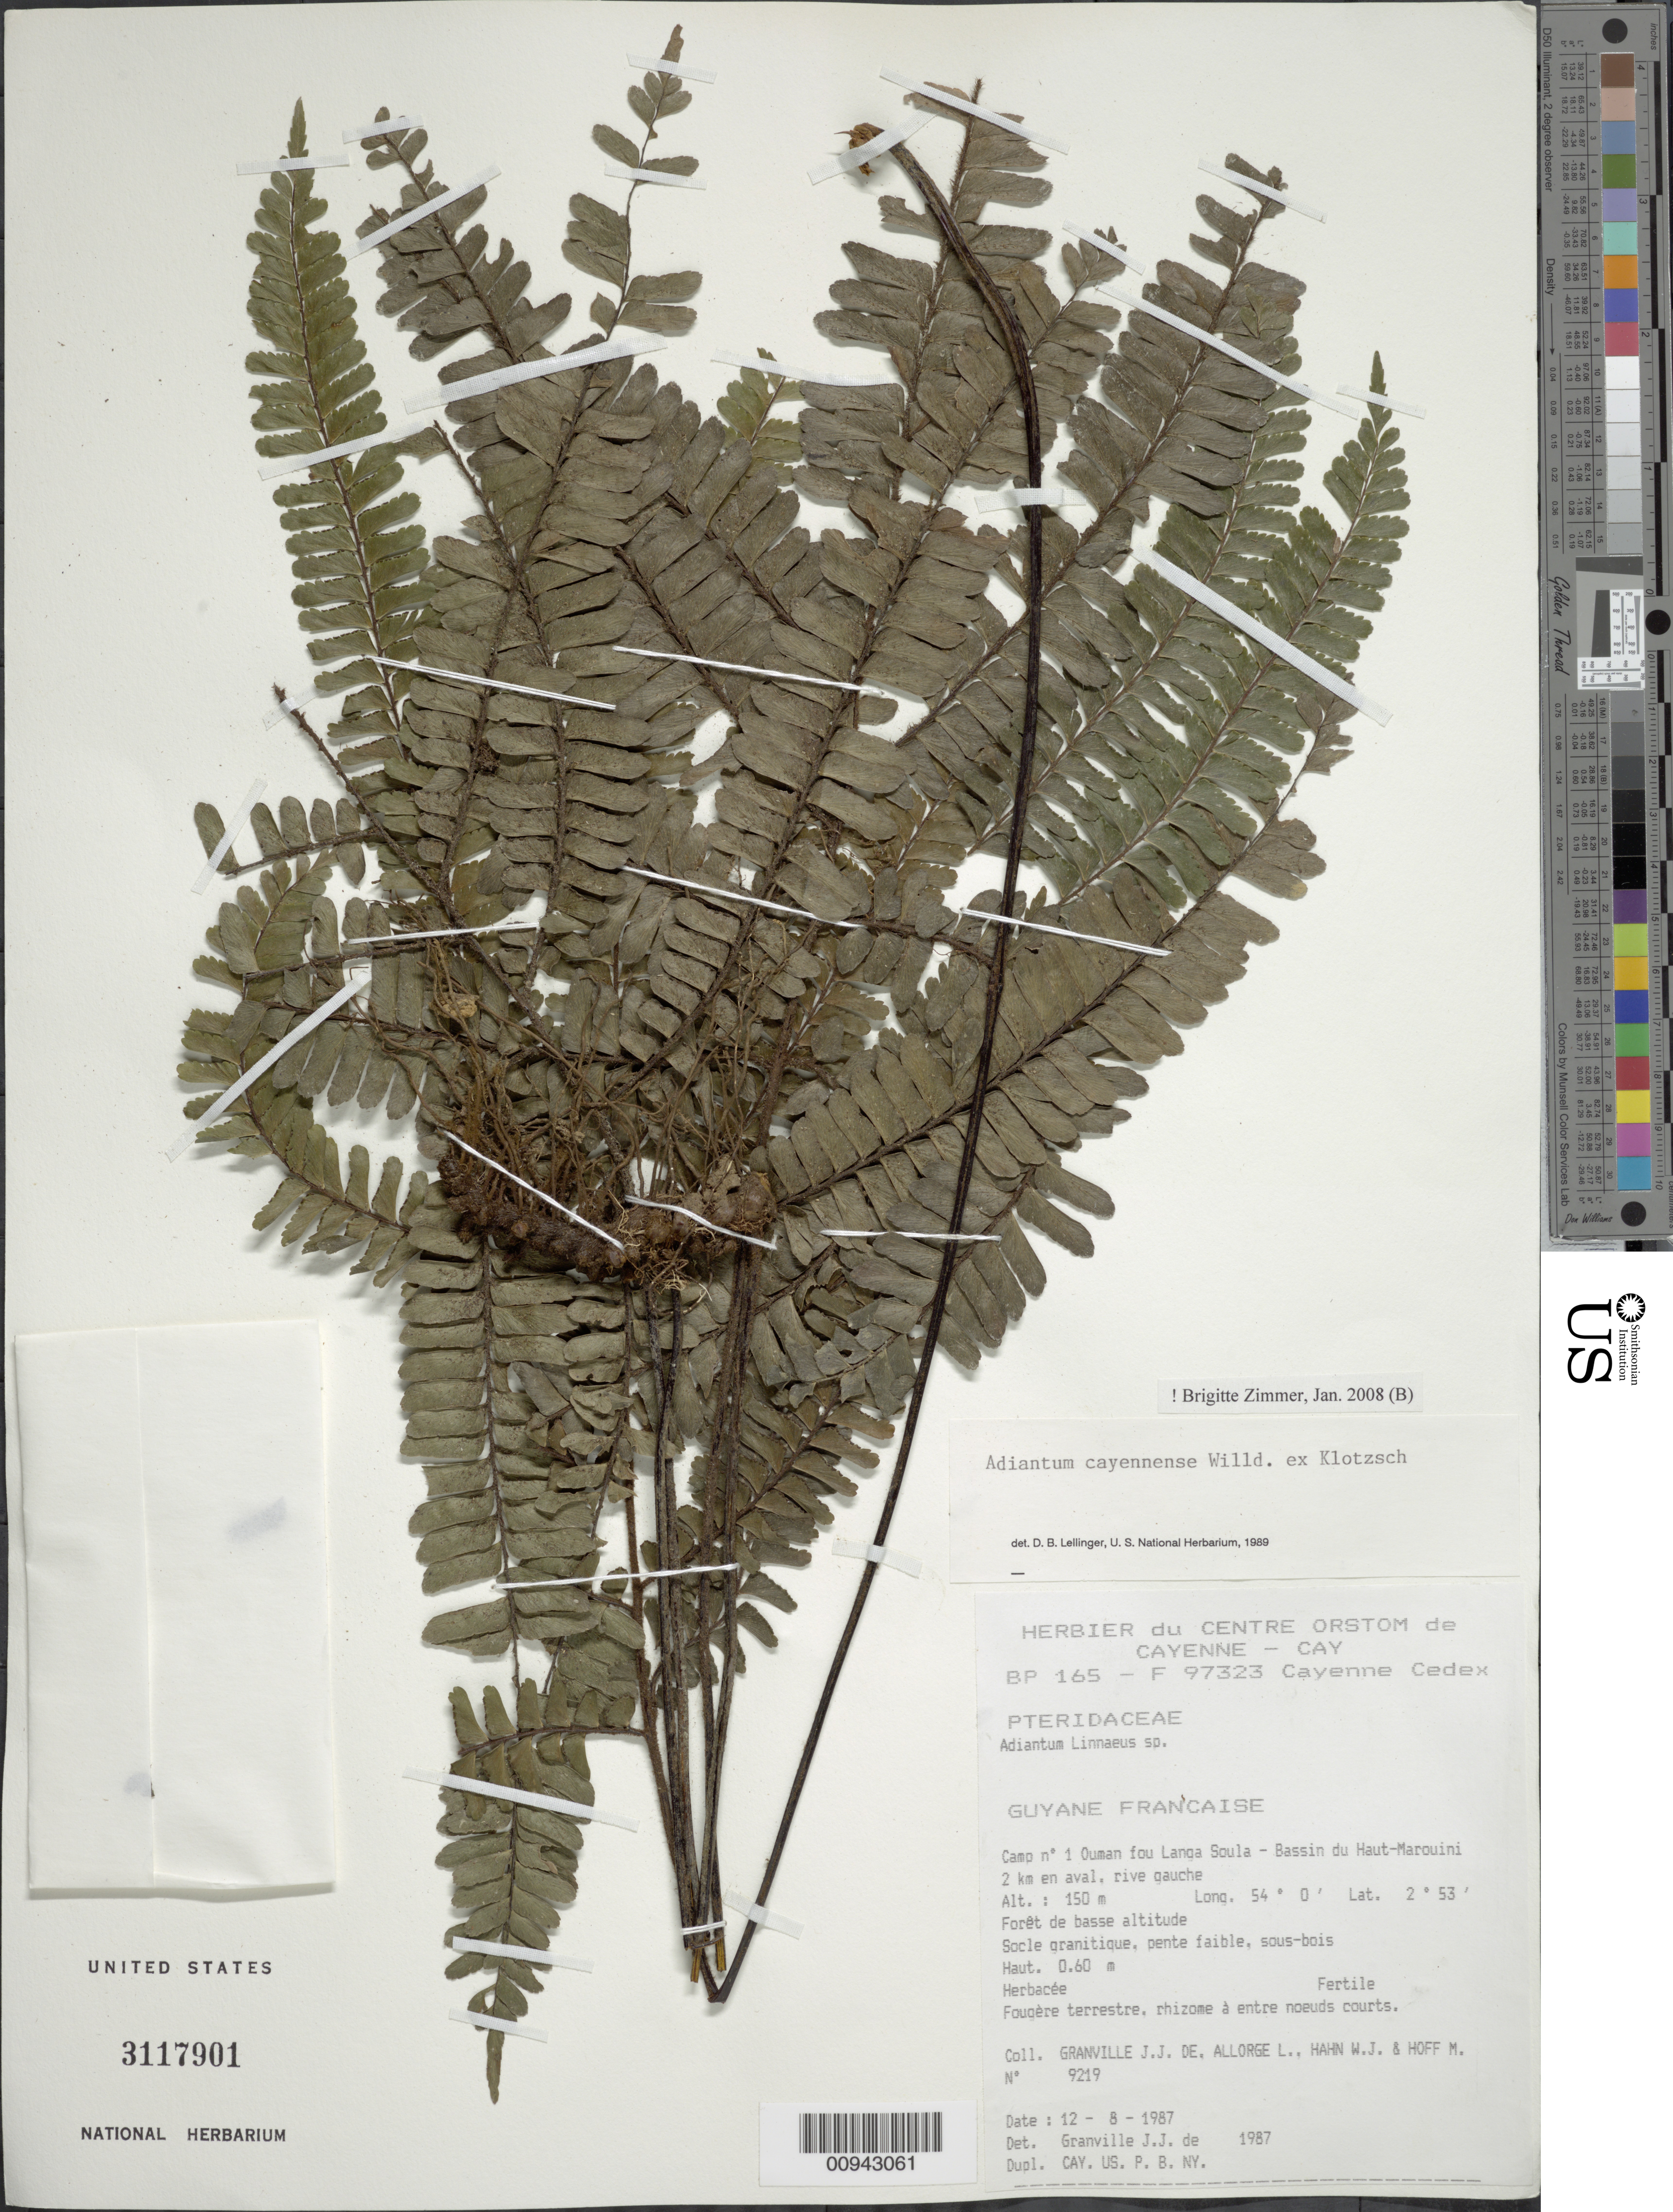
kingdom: Plantae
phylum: Tracheophyta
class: Polypodiopsida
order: Polypodiales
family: Pteridaceae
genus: Adiantum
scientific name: Adiantum cajennense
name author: Willd. ex Klotzsch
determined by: Zimmer, B.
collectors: J.-J. de Granville, L. Allorge, W. J. Hahn & M. Hoff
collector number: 9219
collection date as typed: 12-Aug-87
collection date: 1987-08-12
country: French Guiana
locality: Camp #1, Ouman fou Langa Soula, Bassin du Haut-Marouini. 2 km en aval. Rive gauche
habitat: Forêt de basse altitude. Socle granitique, pente faible, sous-bois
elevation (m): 150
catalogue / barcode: US 3117901